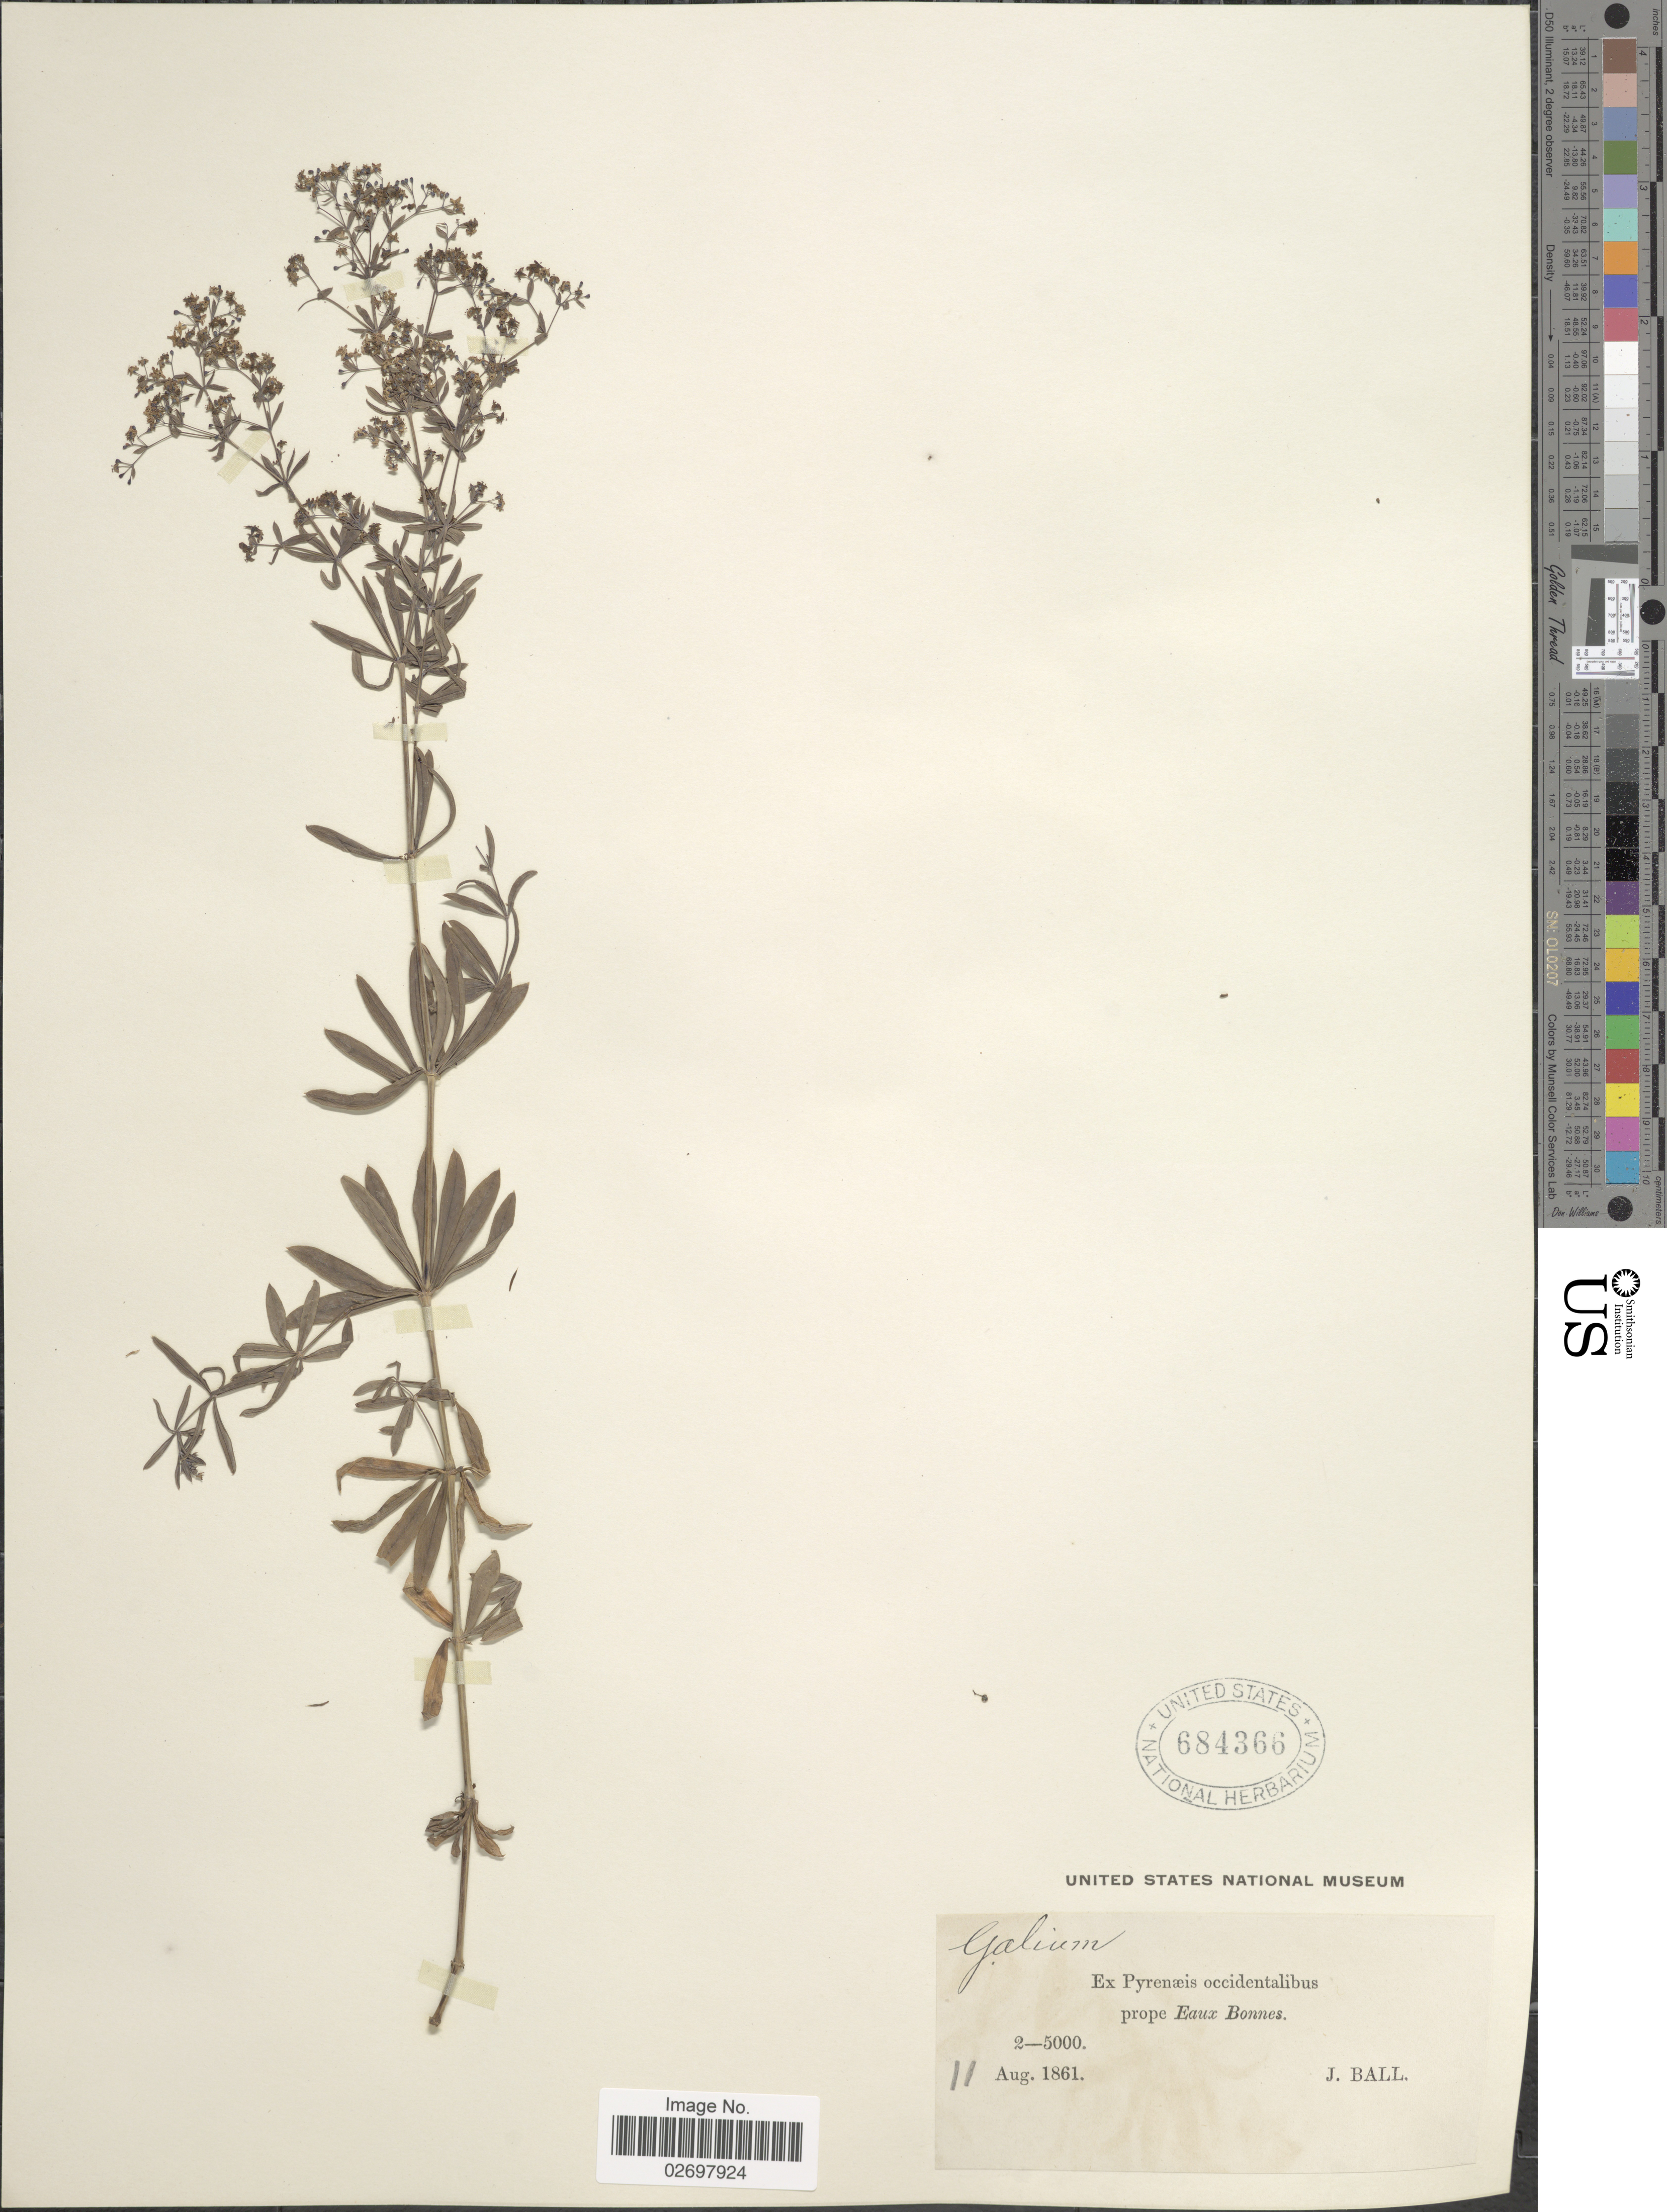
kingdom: Plantae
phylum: Tracheophyta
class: Magnoliopsida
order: Gentianales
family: Rubiaceae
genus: Galium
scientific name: Galium sp.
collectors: J. Ball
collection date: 1861-08-11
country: France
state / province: Nouvelle-Aquitaine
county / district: Pyrénées-Atlantiques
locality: Ex Pyrenaeis occidentalibus prope Eaux Bonnes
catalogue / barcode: US 684366